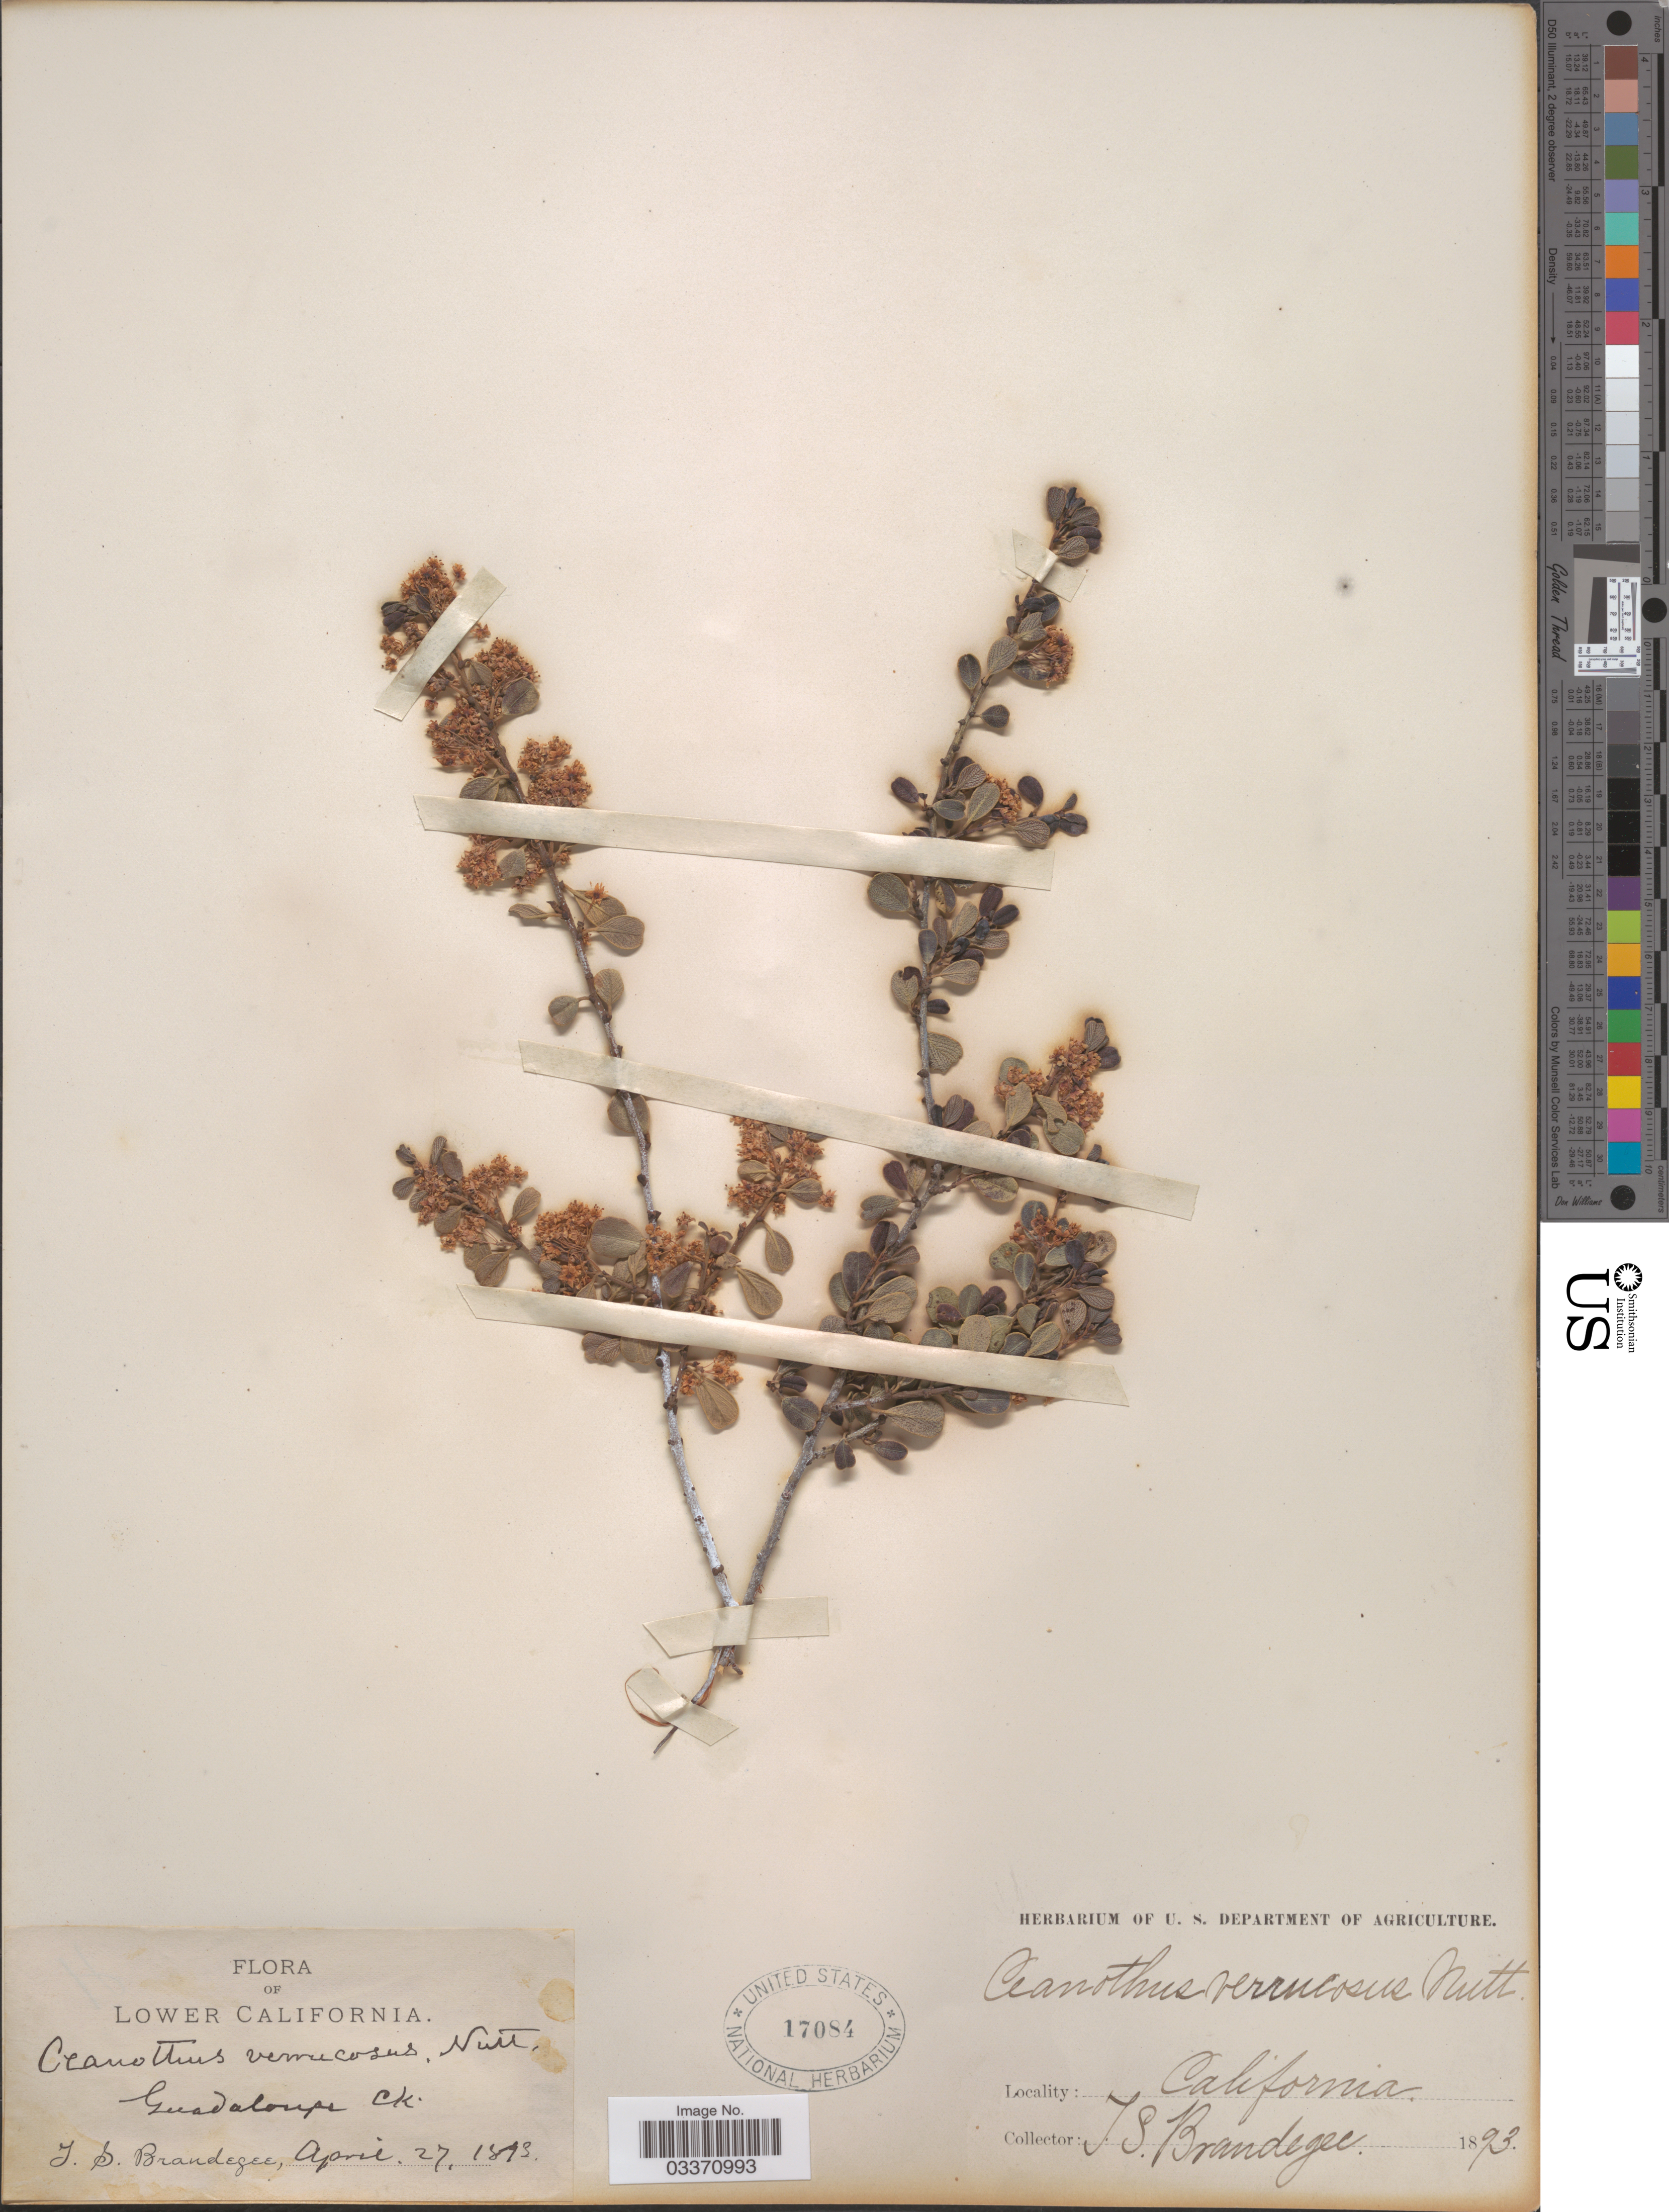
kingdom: Plantae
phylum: Tracheophyta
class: Magnoliopsida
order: Rosales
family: Rhamnaceae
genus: Ceanothus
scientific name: Ceanothus verrucosus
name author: Nutt.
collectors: T. S. Brandegee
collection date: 1893-04-27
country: Mexico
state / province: Baja California Norte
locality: Lower California. Guadaloupe Ck. California.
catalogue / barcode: US 17084